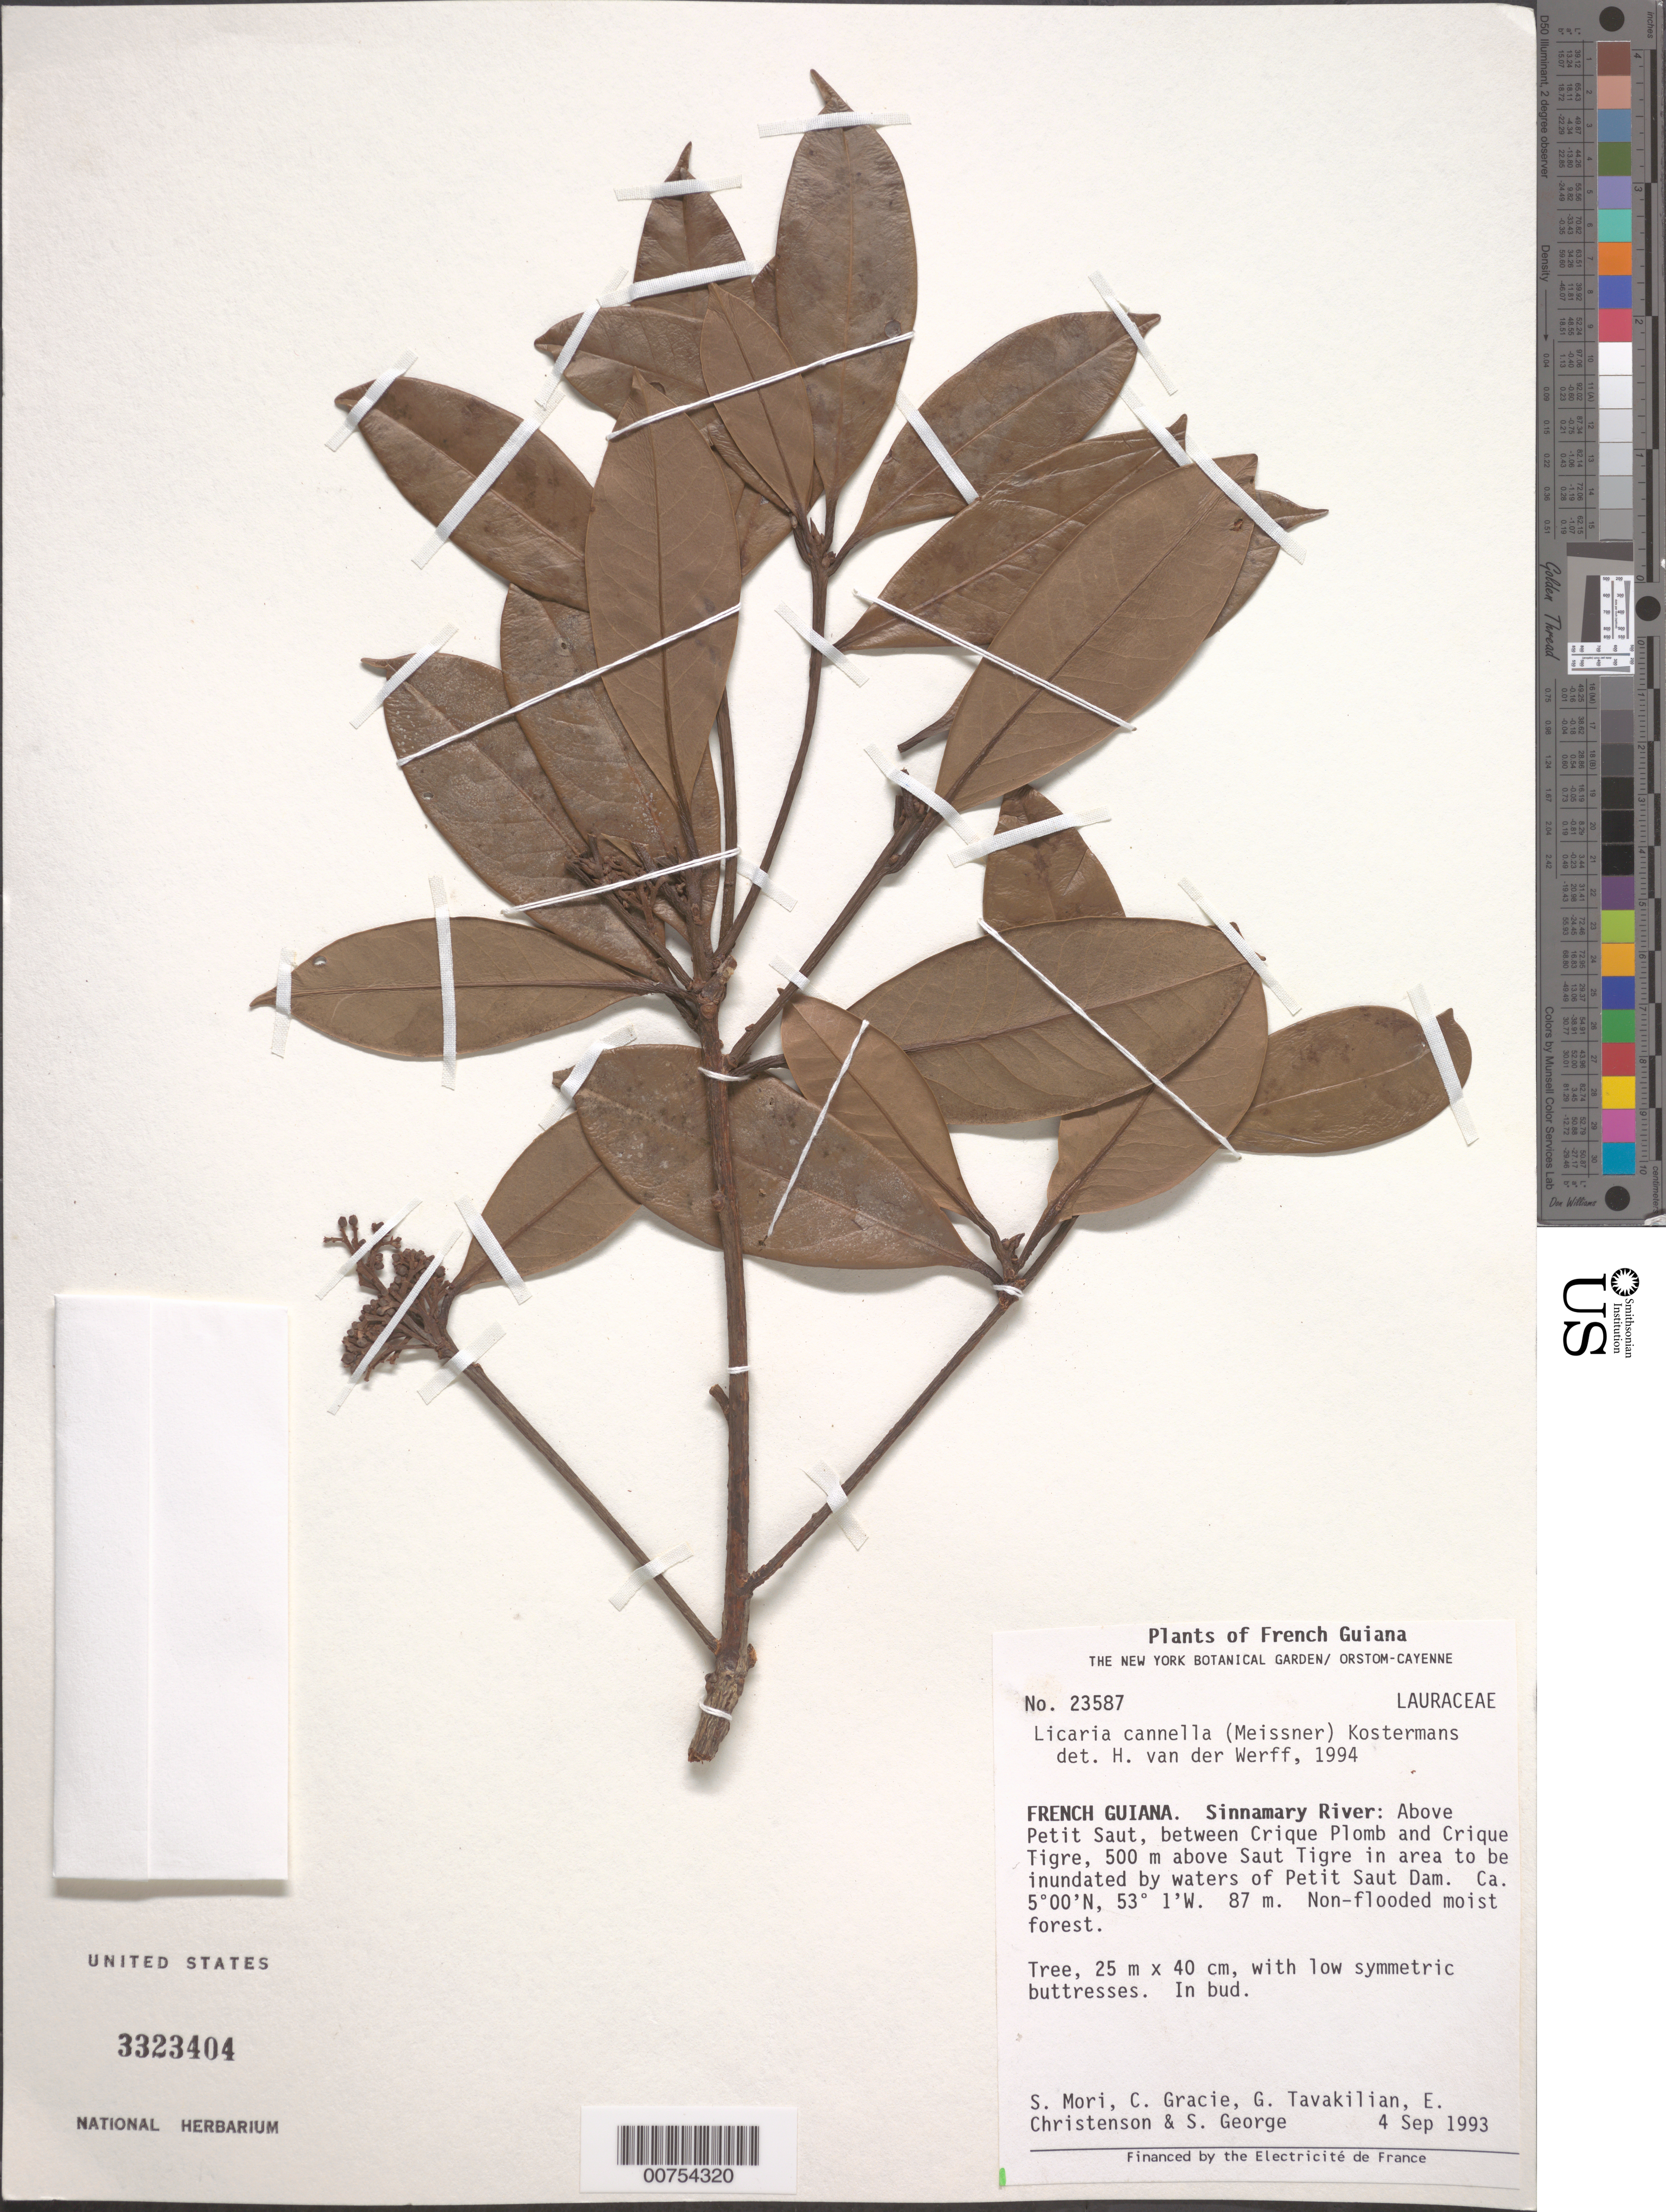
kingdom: Plantae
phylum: Tracheophyta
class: Magnoliopsida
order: Laurales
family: Lauraceae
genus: Licaria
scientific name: Licaria cannella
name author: (Meisn.) Kosterm.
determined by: van der Werff, H., (MO), Missouri Botanical Garden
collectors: S. Mori, C. A. Gracie, G. Tavakilian, E. Christenson & S. George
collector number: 23587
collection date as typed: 4-Sep-93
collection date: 1993-09-04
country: French Guiana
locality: Sinnamary River, above Petit Saut, between Crique Plomb and Crique Tigre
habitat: Non-flooded moist forest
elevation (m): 87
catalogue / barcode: US 3323404